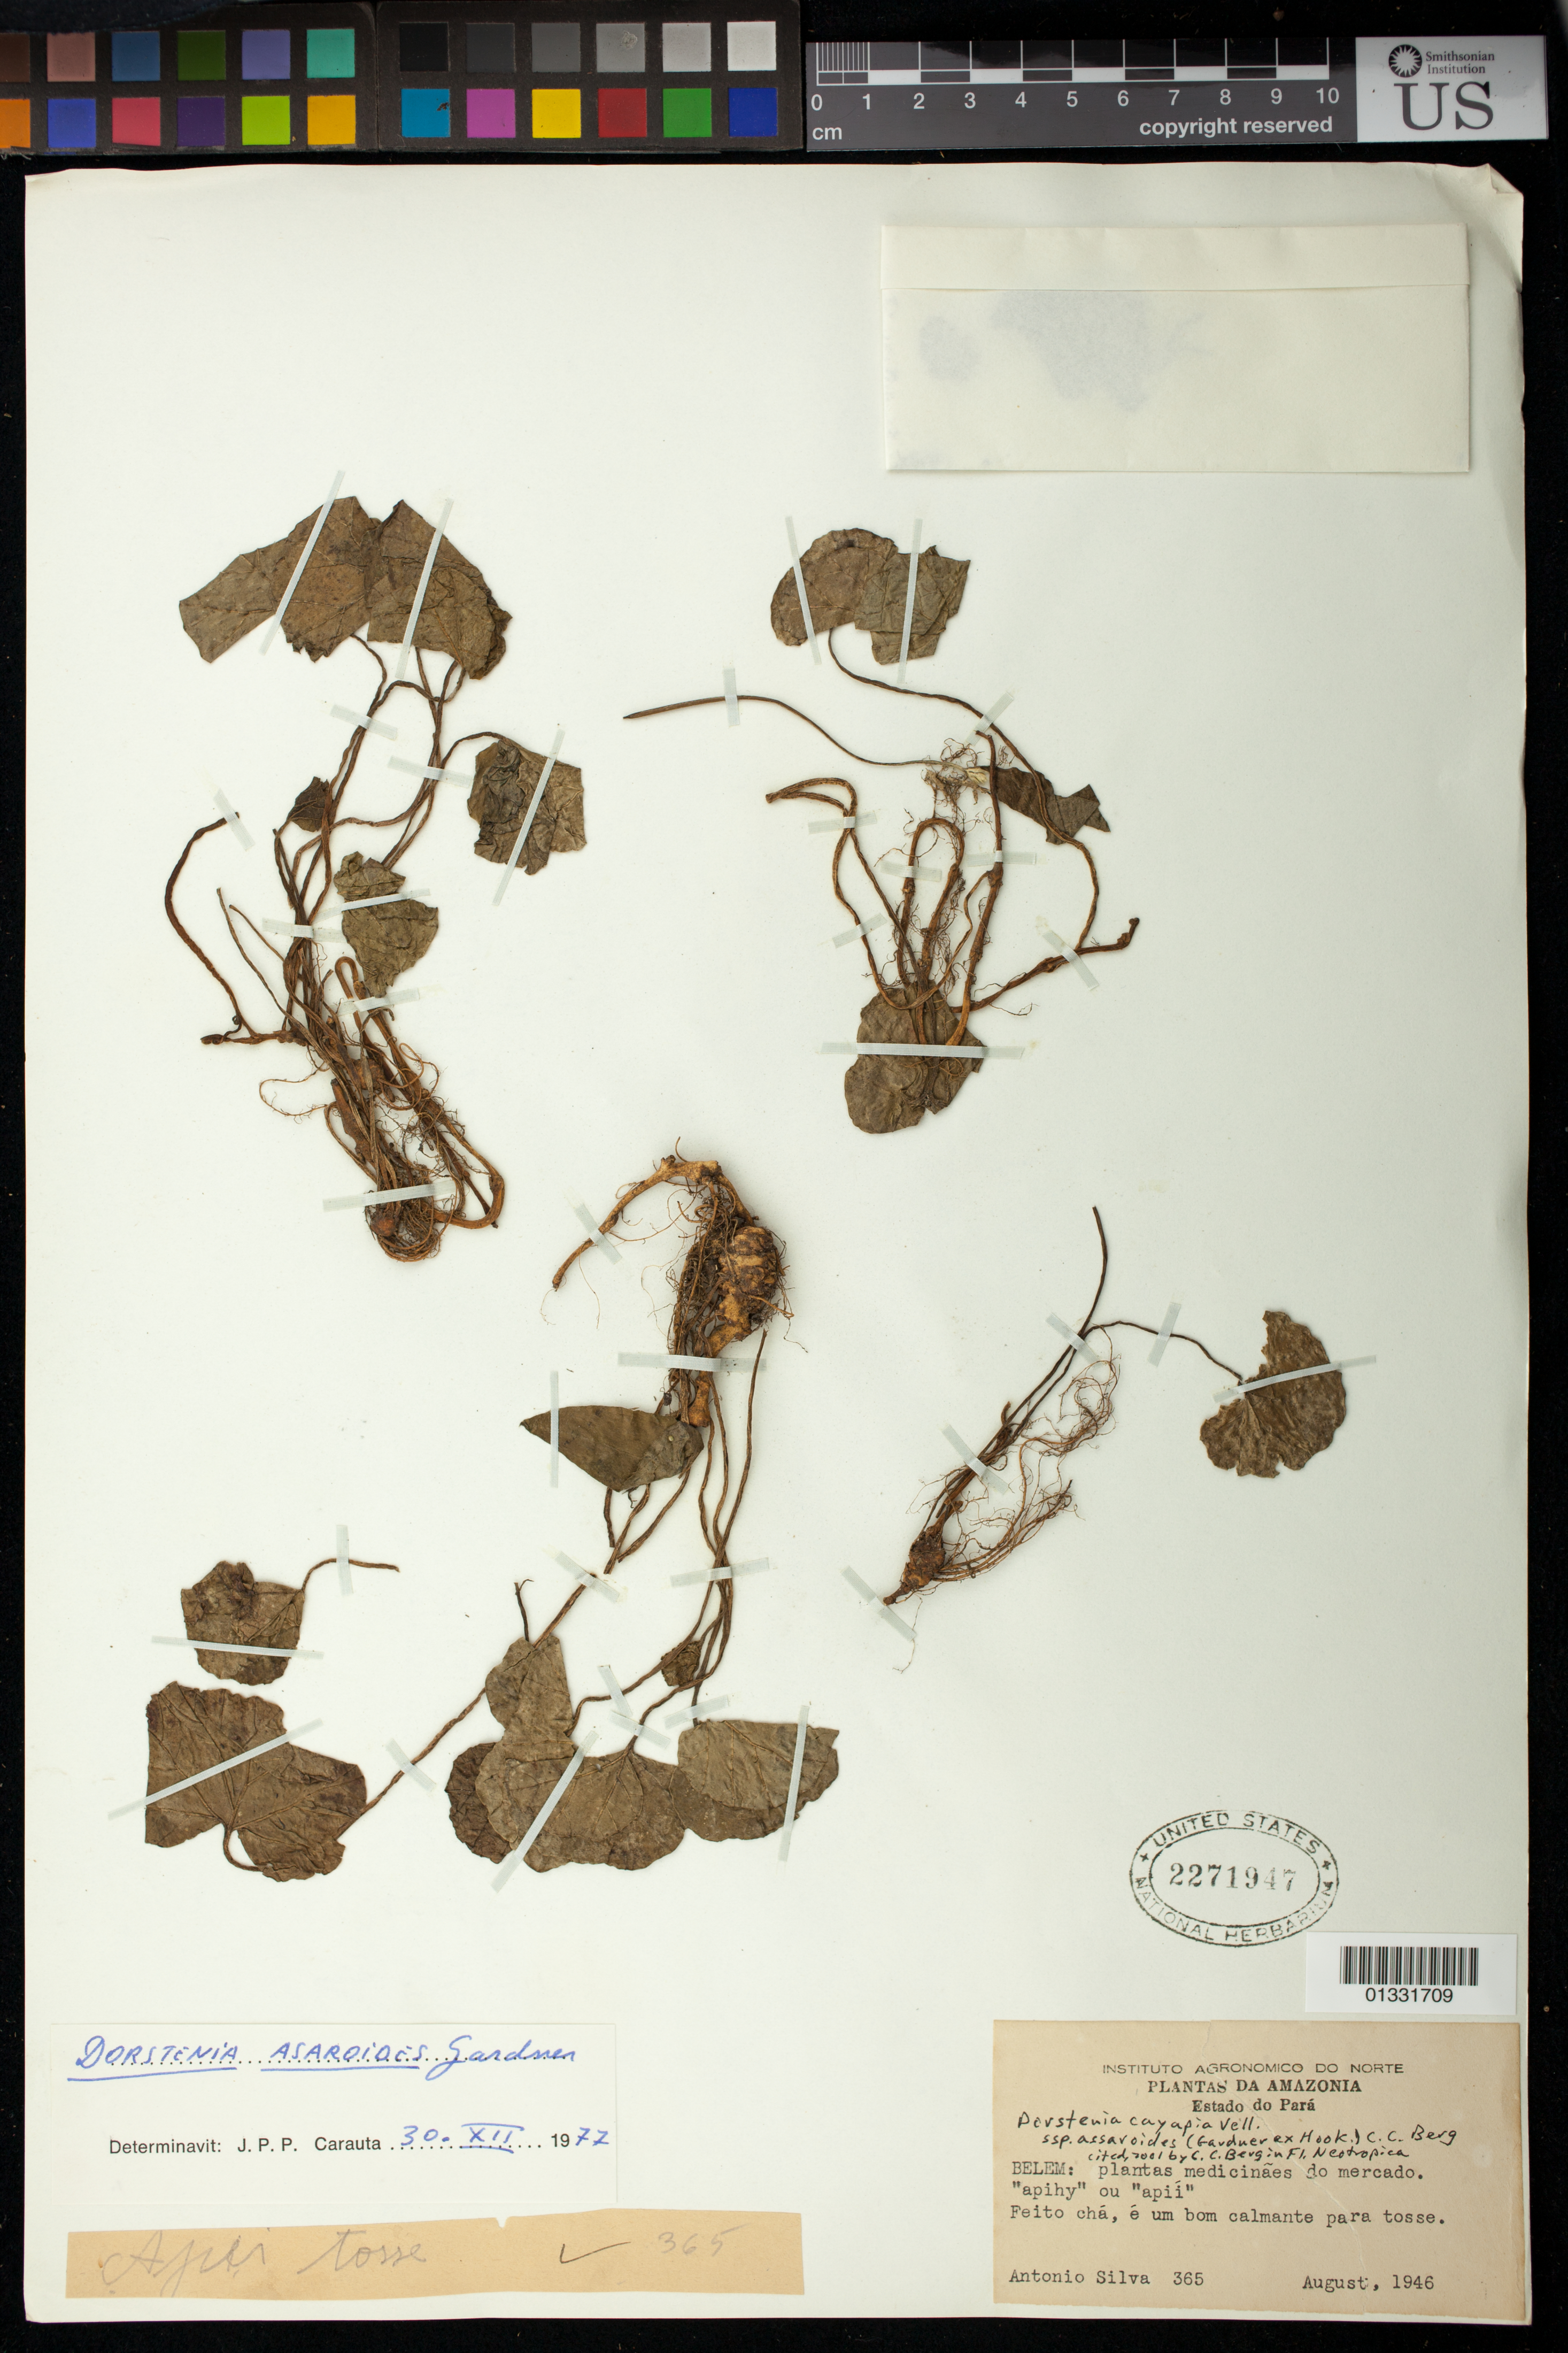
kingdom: Plantae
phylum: Tracheophyta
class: Magnoliopsida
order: Rosales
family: Moraceae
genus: Dorstenia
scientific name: Dorstenia cayapia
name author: Vell.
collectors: A. Silva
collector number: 365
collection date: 1946-08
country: Brazil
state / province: Pará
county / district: Belém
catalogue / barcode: US 2271947